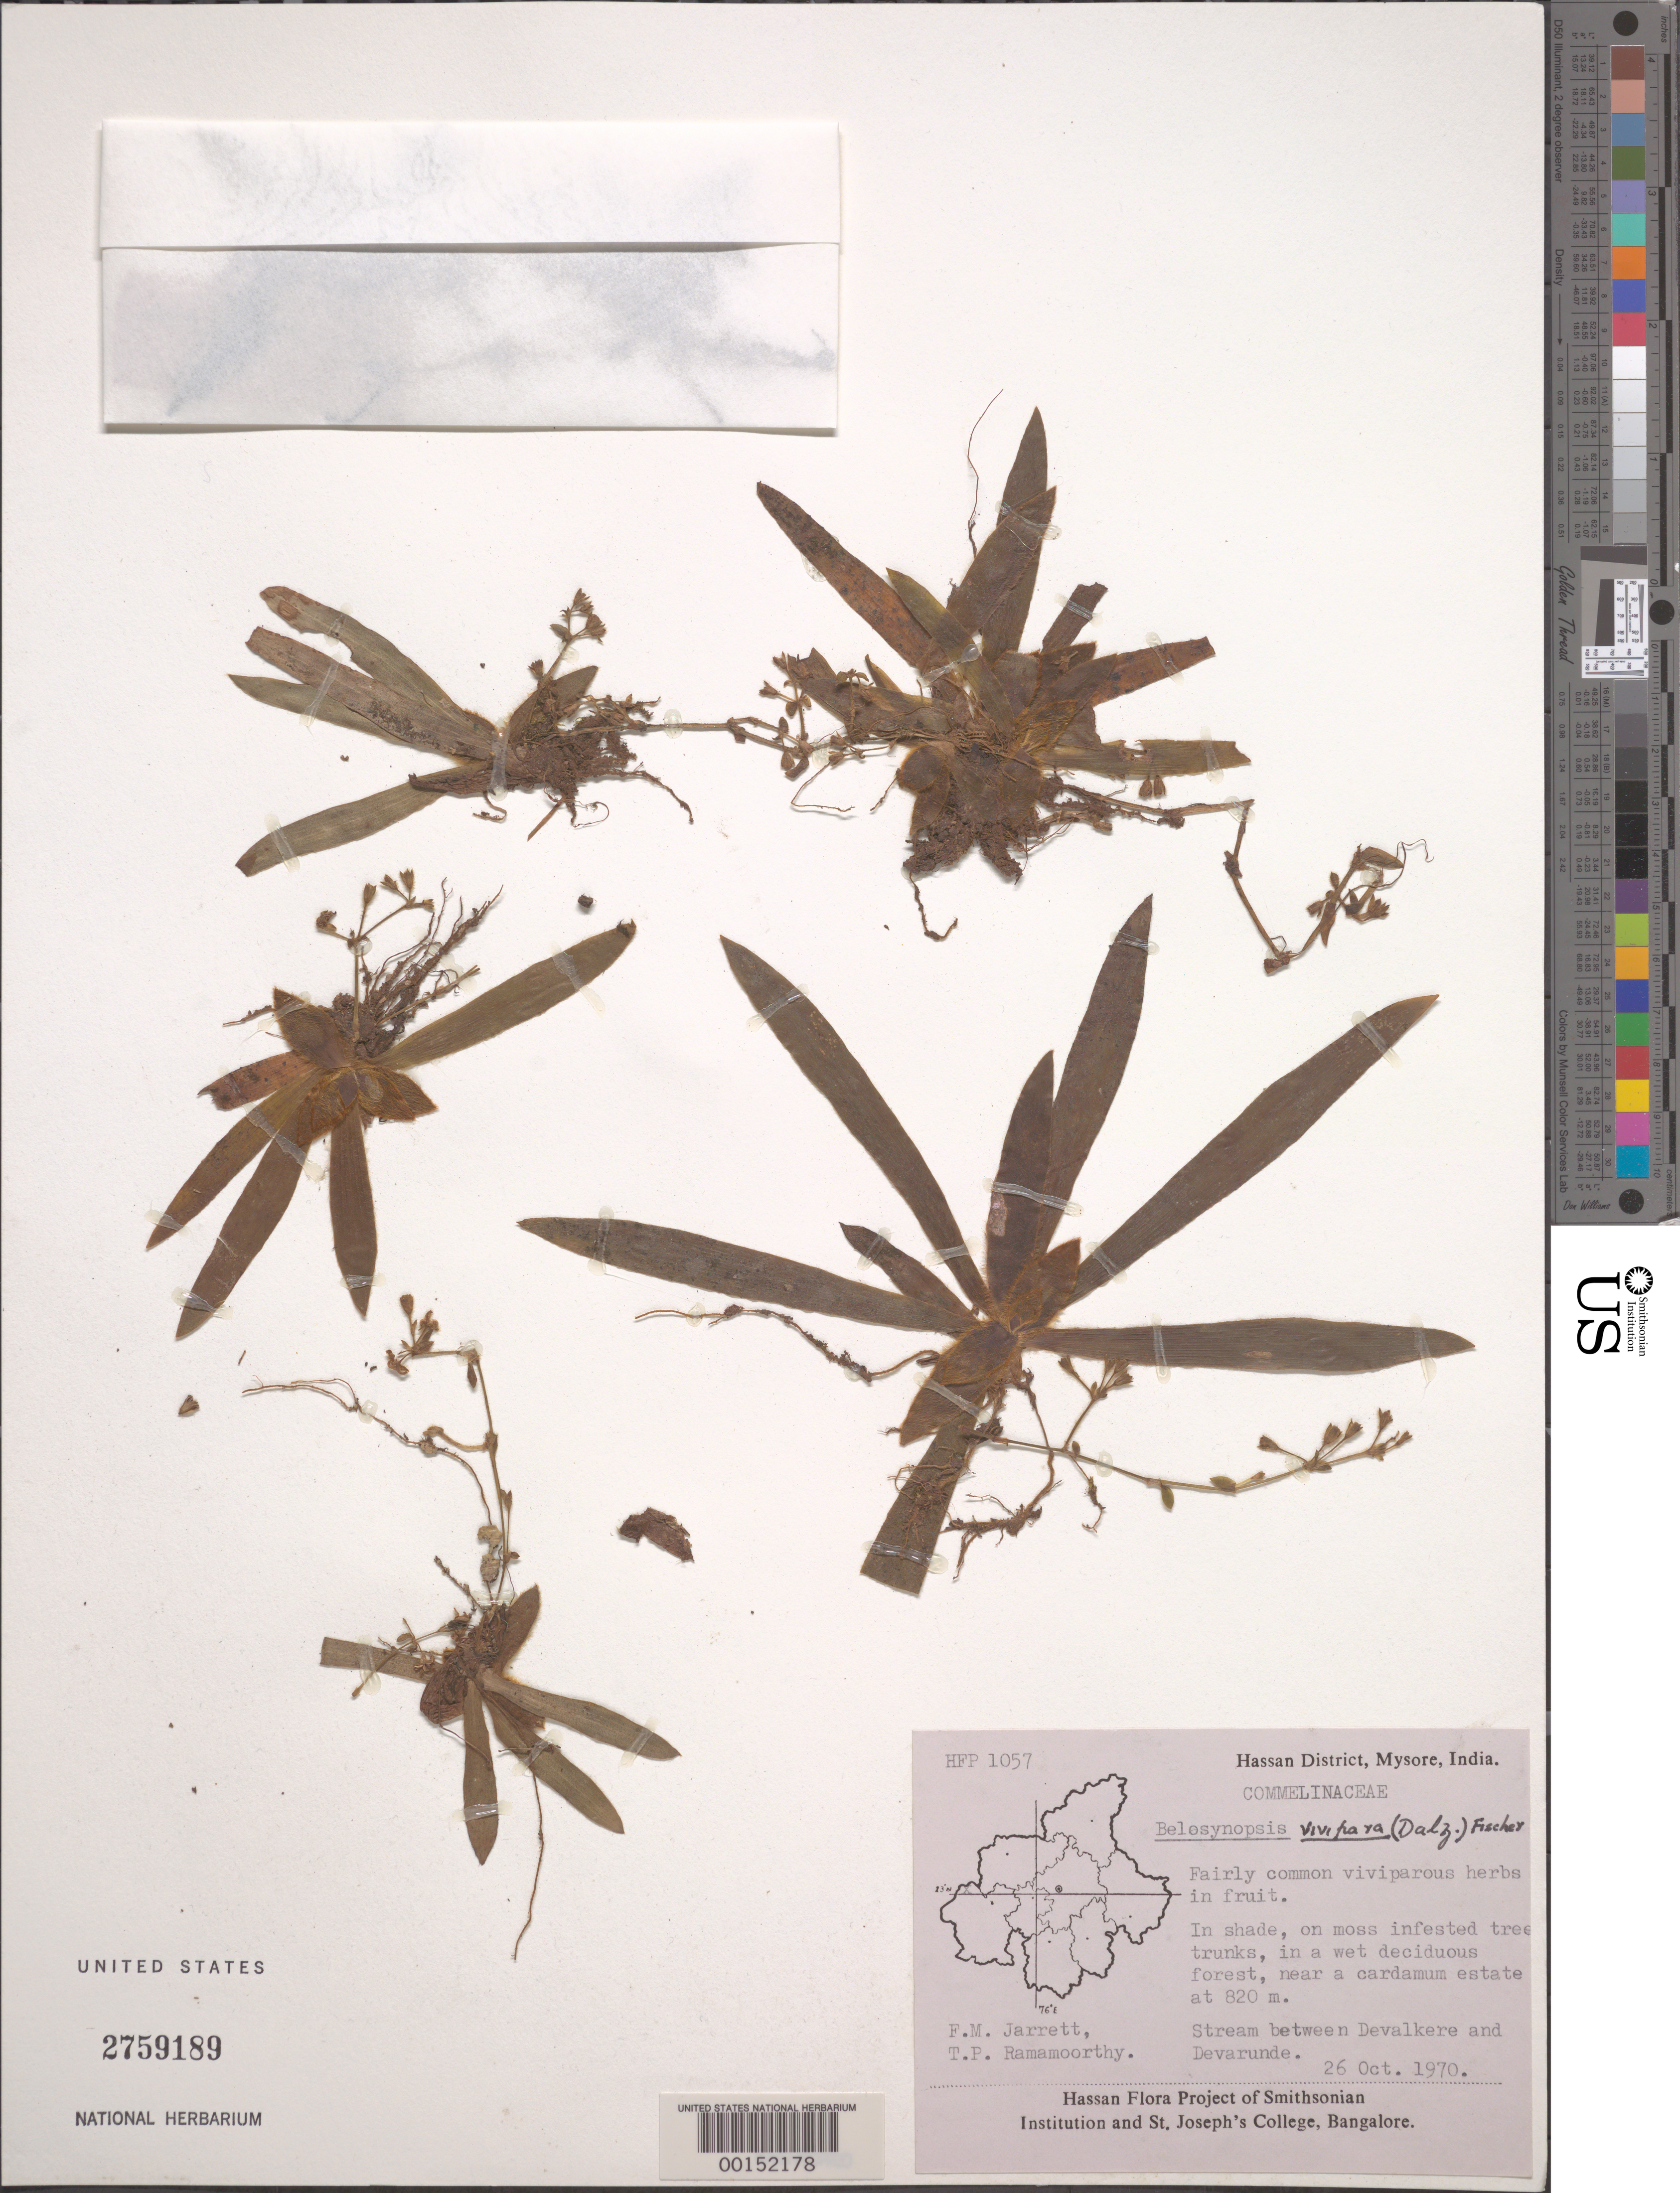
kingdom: Plantae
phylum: Tracheophyta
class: Liliopsida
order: Commelinales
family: Commelinaceae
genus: Belosynapsis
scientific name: Belosynapsis vivipara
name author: (Dalzell) C.E.C. Fisch.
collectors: F. M. Jarrett & T. P. Ramamoorthy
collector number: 1057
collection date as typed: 26 Oct 1970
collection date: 1970-10-26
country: India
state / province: Karnataka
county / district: Hassan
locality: Between devalkere and devarunde, mysore state [mysore state = karnataka.]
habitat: Shaded streambank; moss covered tree trunk, wet deciduous forest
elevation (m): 820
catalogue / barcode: US 2759189